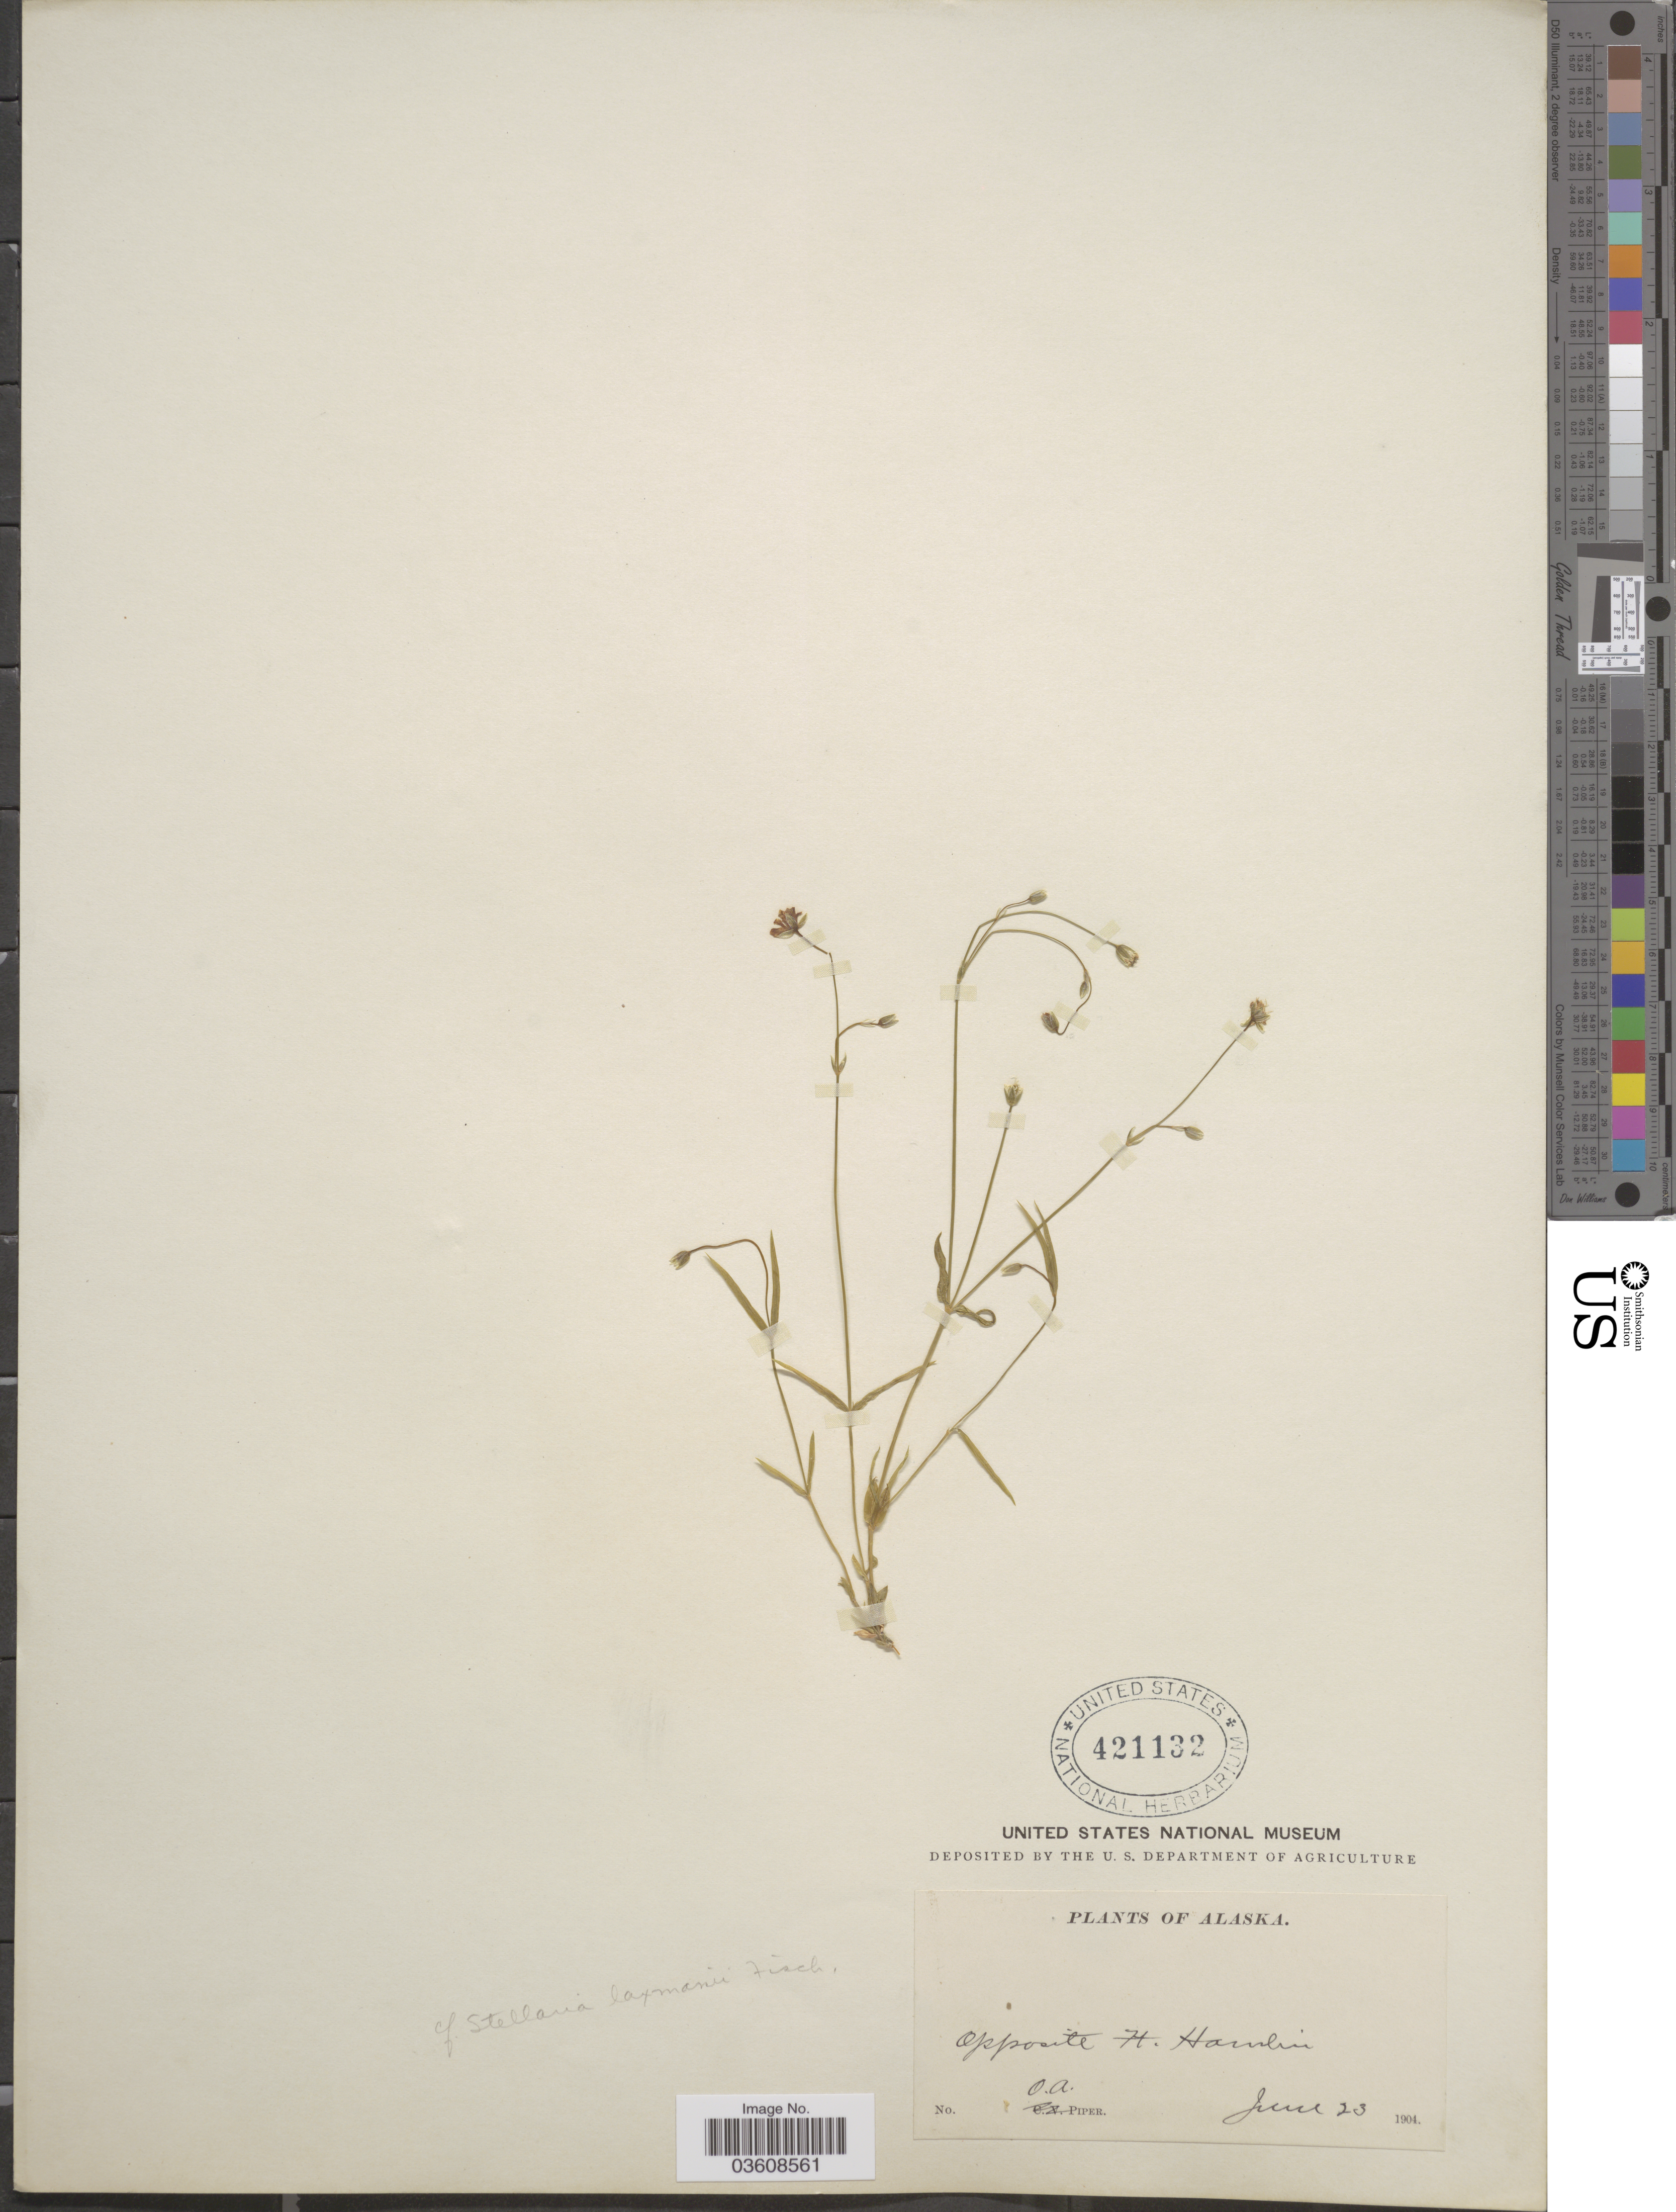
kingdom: Plantae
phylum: Tracheophyta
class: Magnoliopsida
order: Caryophyllales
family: Caryophyllaceae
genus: Stellaria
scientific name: Stellaria laxmannii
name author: Fisch. ex Ser.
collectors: O. Piper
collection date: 1904-06-23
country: United States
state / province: Alaska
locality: Opposite H. Hamlin.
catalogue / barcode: US 421132